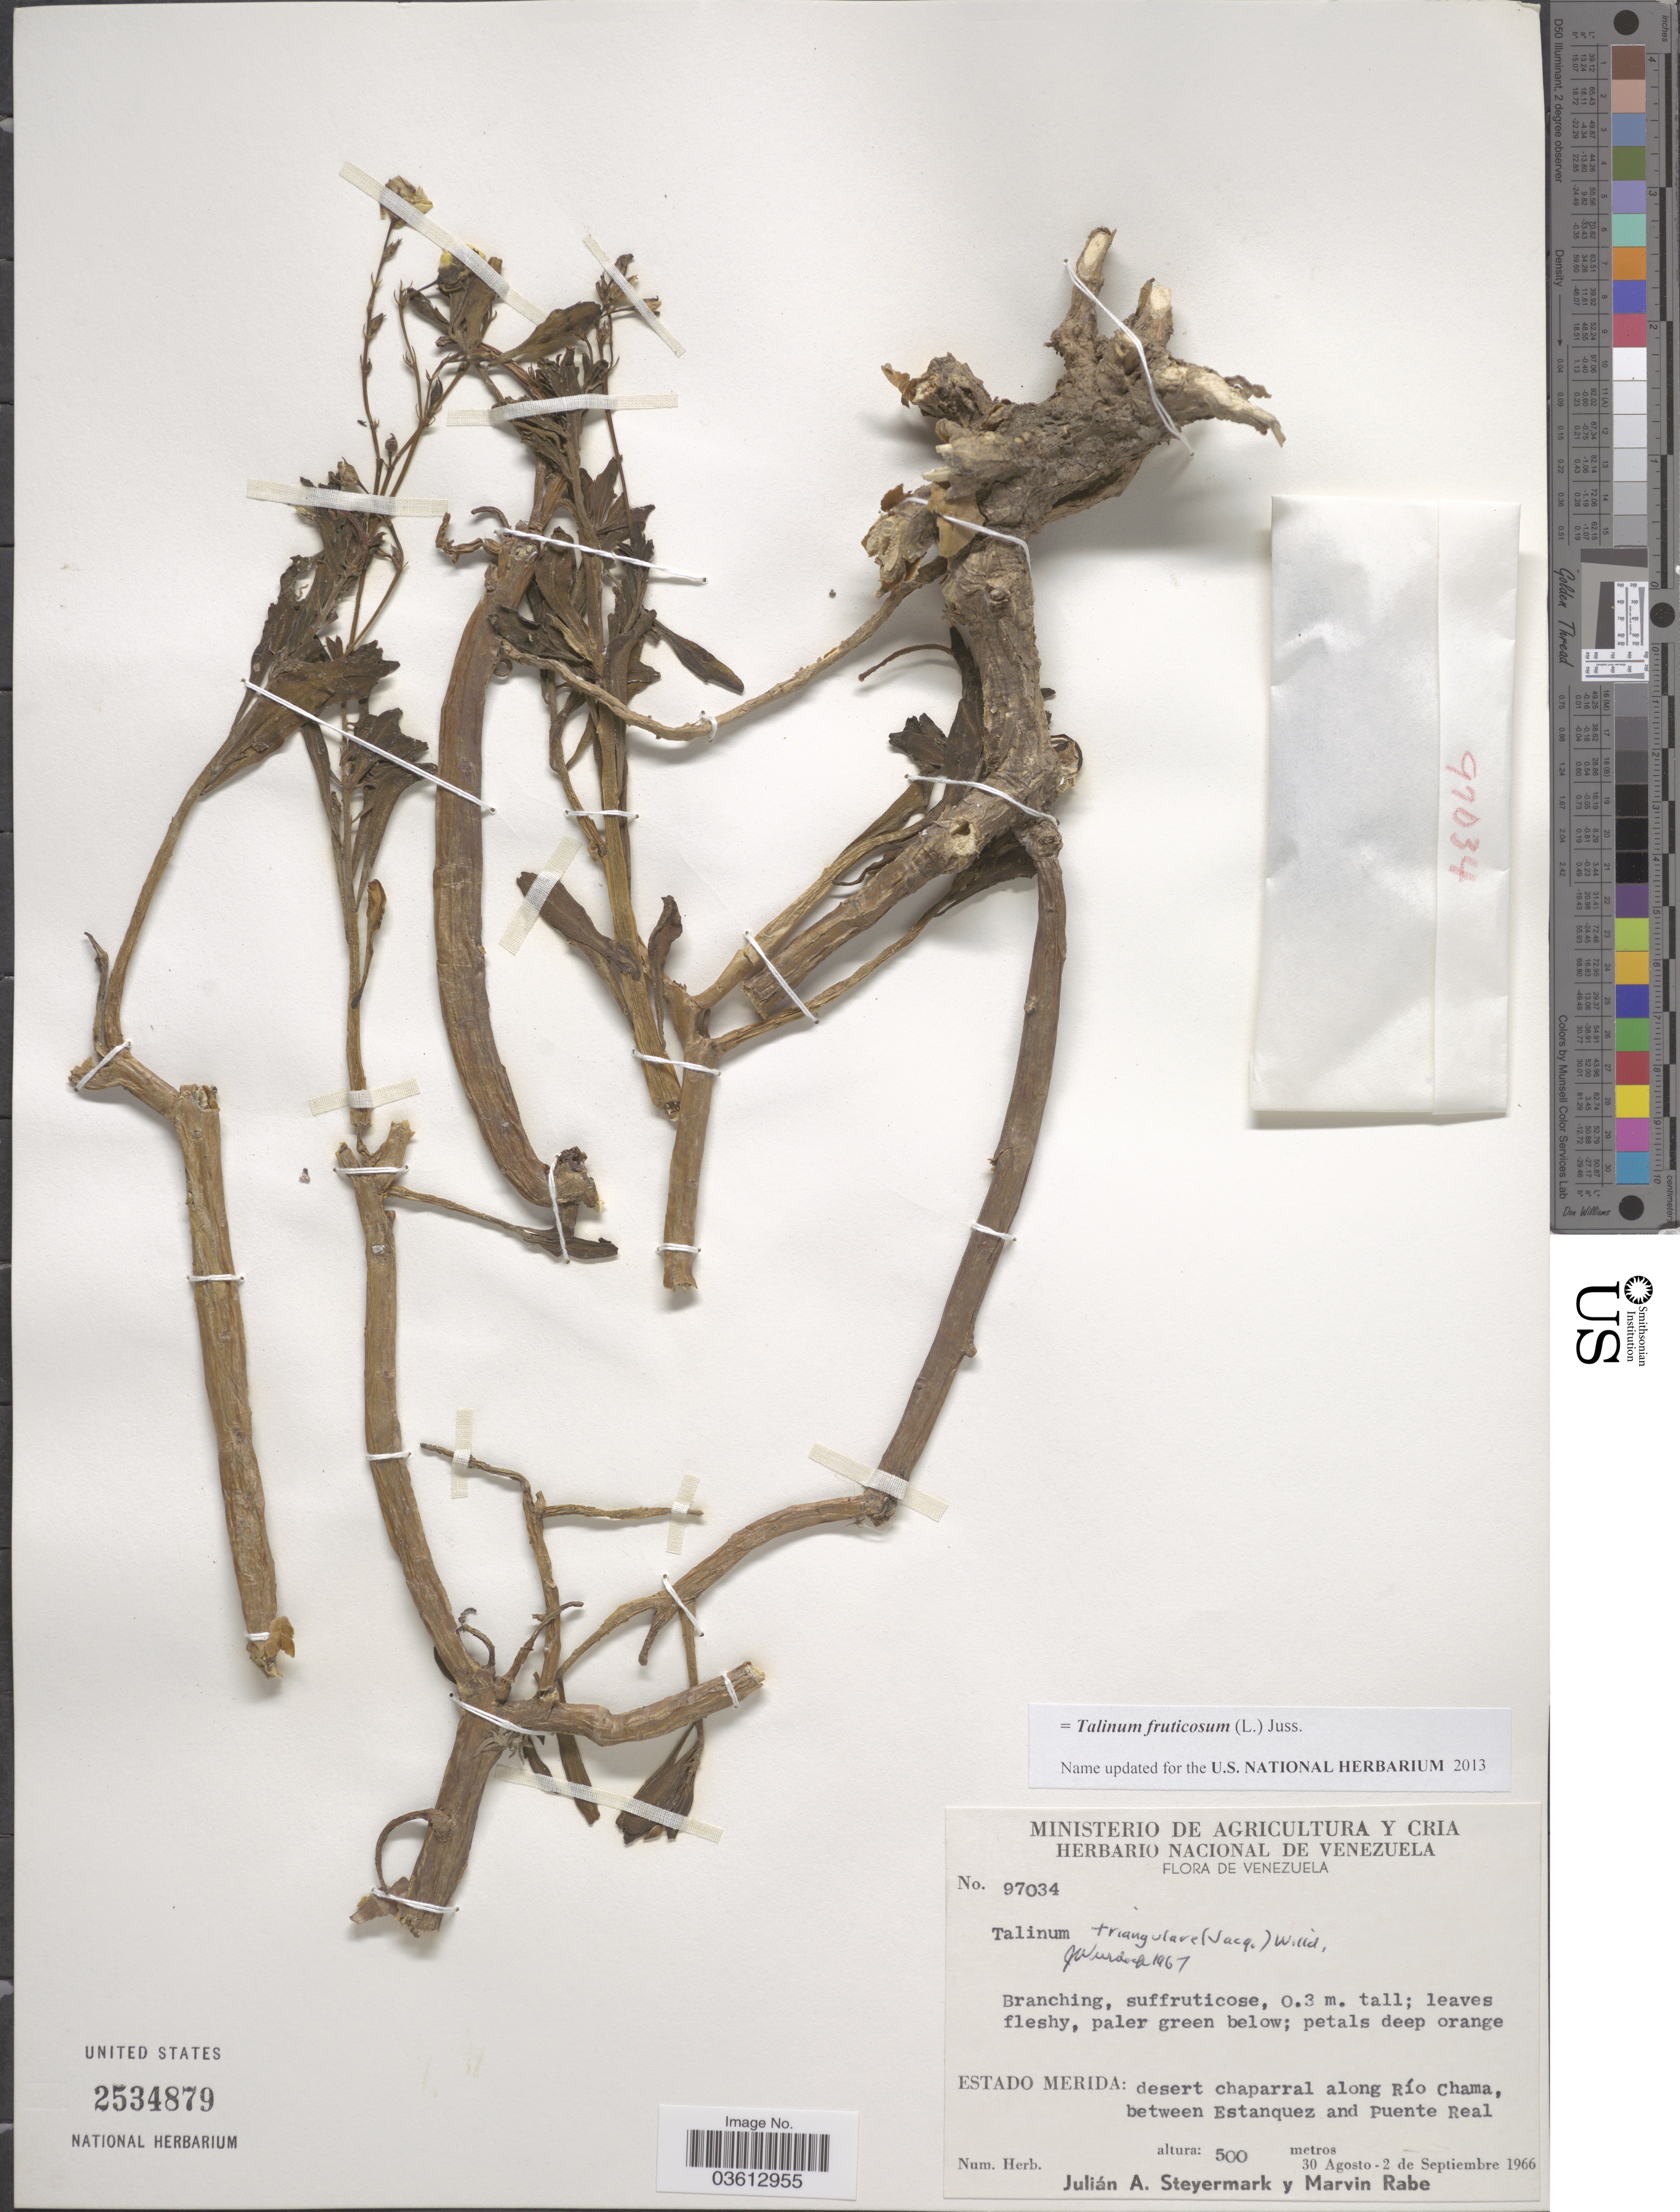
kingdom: Plantae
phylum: Tracheophyta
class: Magnoliopsida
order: Caryophyllales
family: Talinaceae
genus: Talinum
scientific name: Talinum fruticosum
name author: (L.) Juss.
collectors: J. Steyermark & M. Rabe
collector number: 97034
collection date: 1966-08-30/1966-09-02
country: Venezuela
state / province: Mérida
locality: Desert chaparral along Río Chama, between Estanquez and Puente Real.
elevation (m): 500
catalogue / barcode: US 2534879